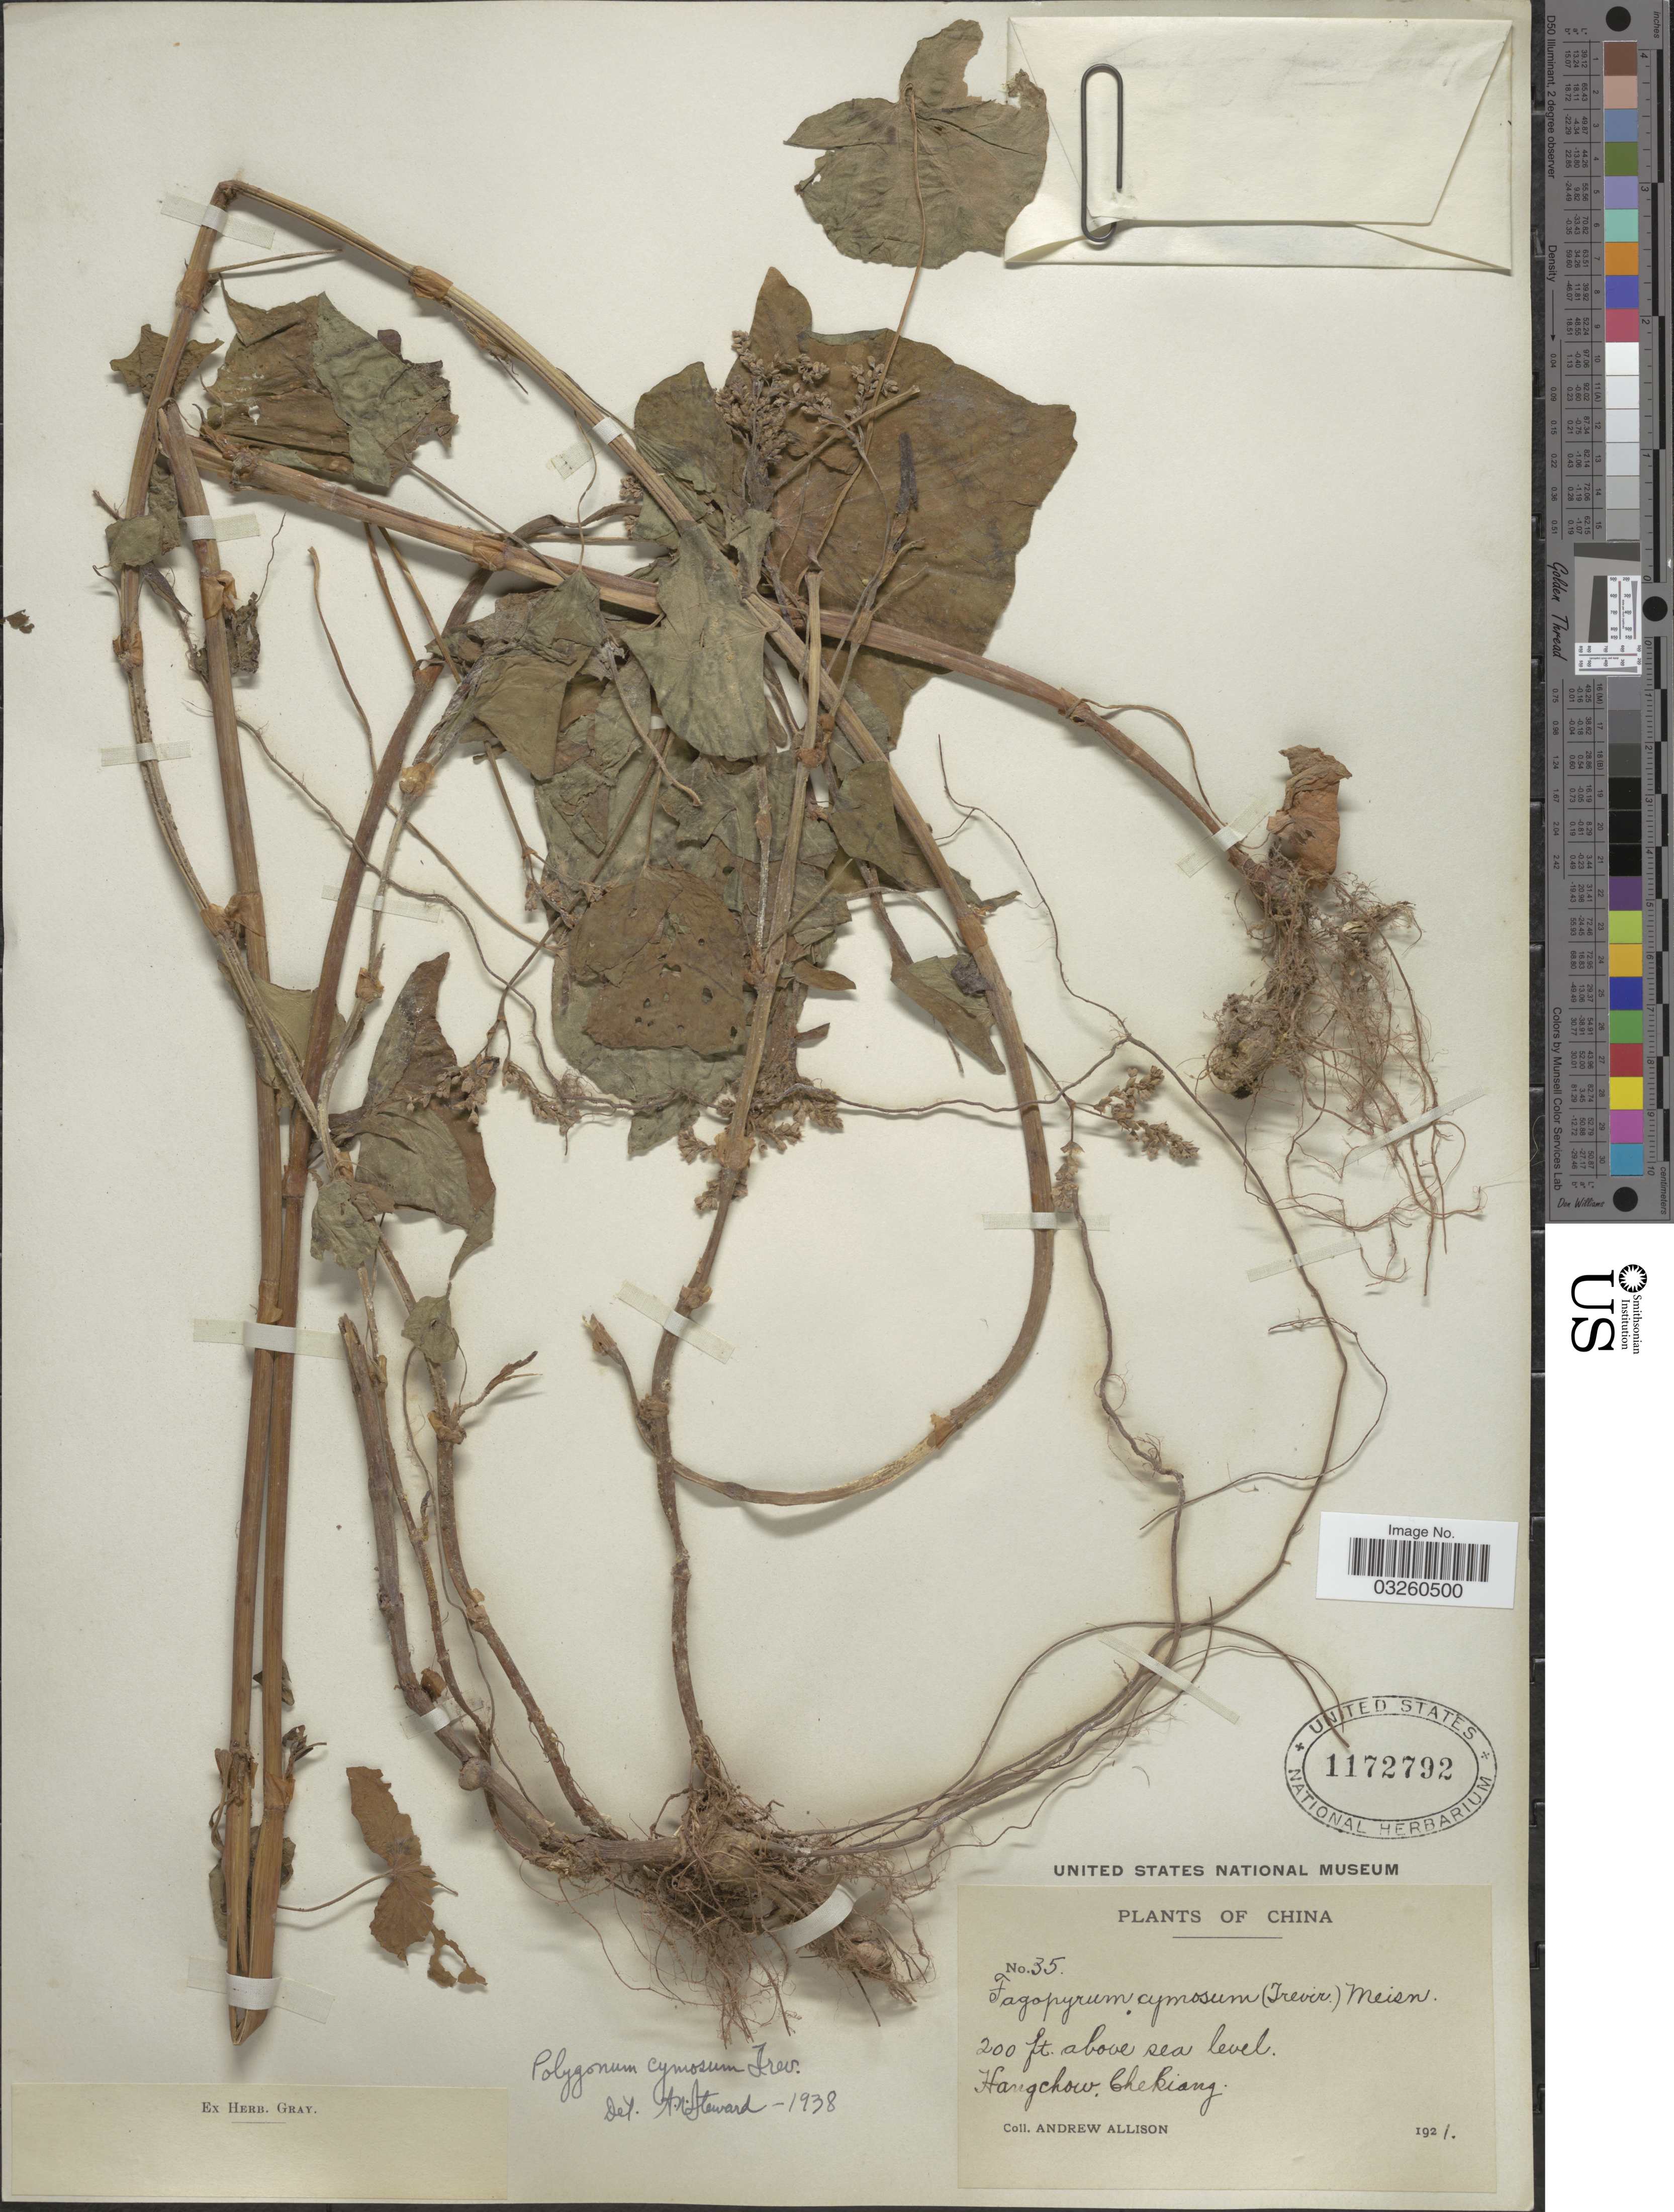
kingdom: Plantae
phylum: Tracheophyta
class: Magnoliopsida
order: Caryophyllales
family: Polygonaceae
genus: Fagopyrum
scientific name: Fagopyrum cymosum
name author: (Trevir.) Meisn.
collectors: A. Allison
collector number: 35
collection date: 1921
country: China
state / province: Zhejiang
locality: Hangchow, Chekiang.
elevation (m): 61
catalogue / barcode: US 1172792